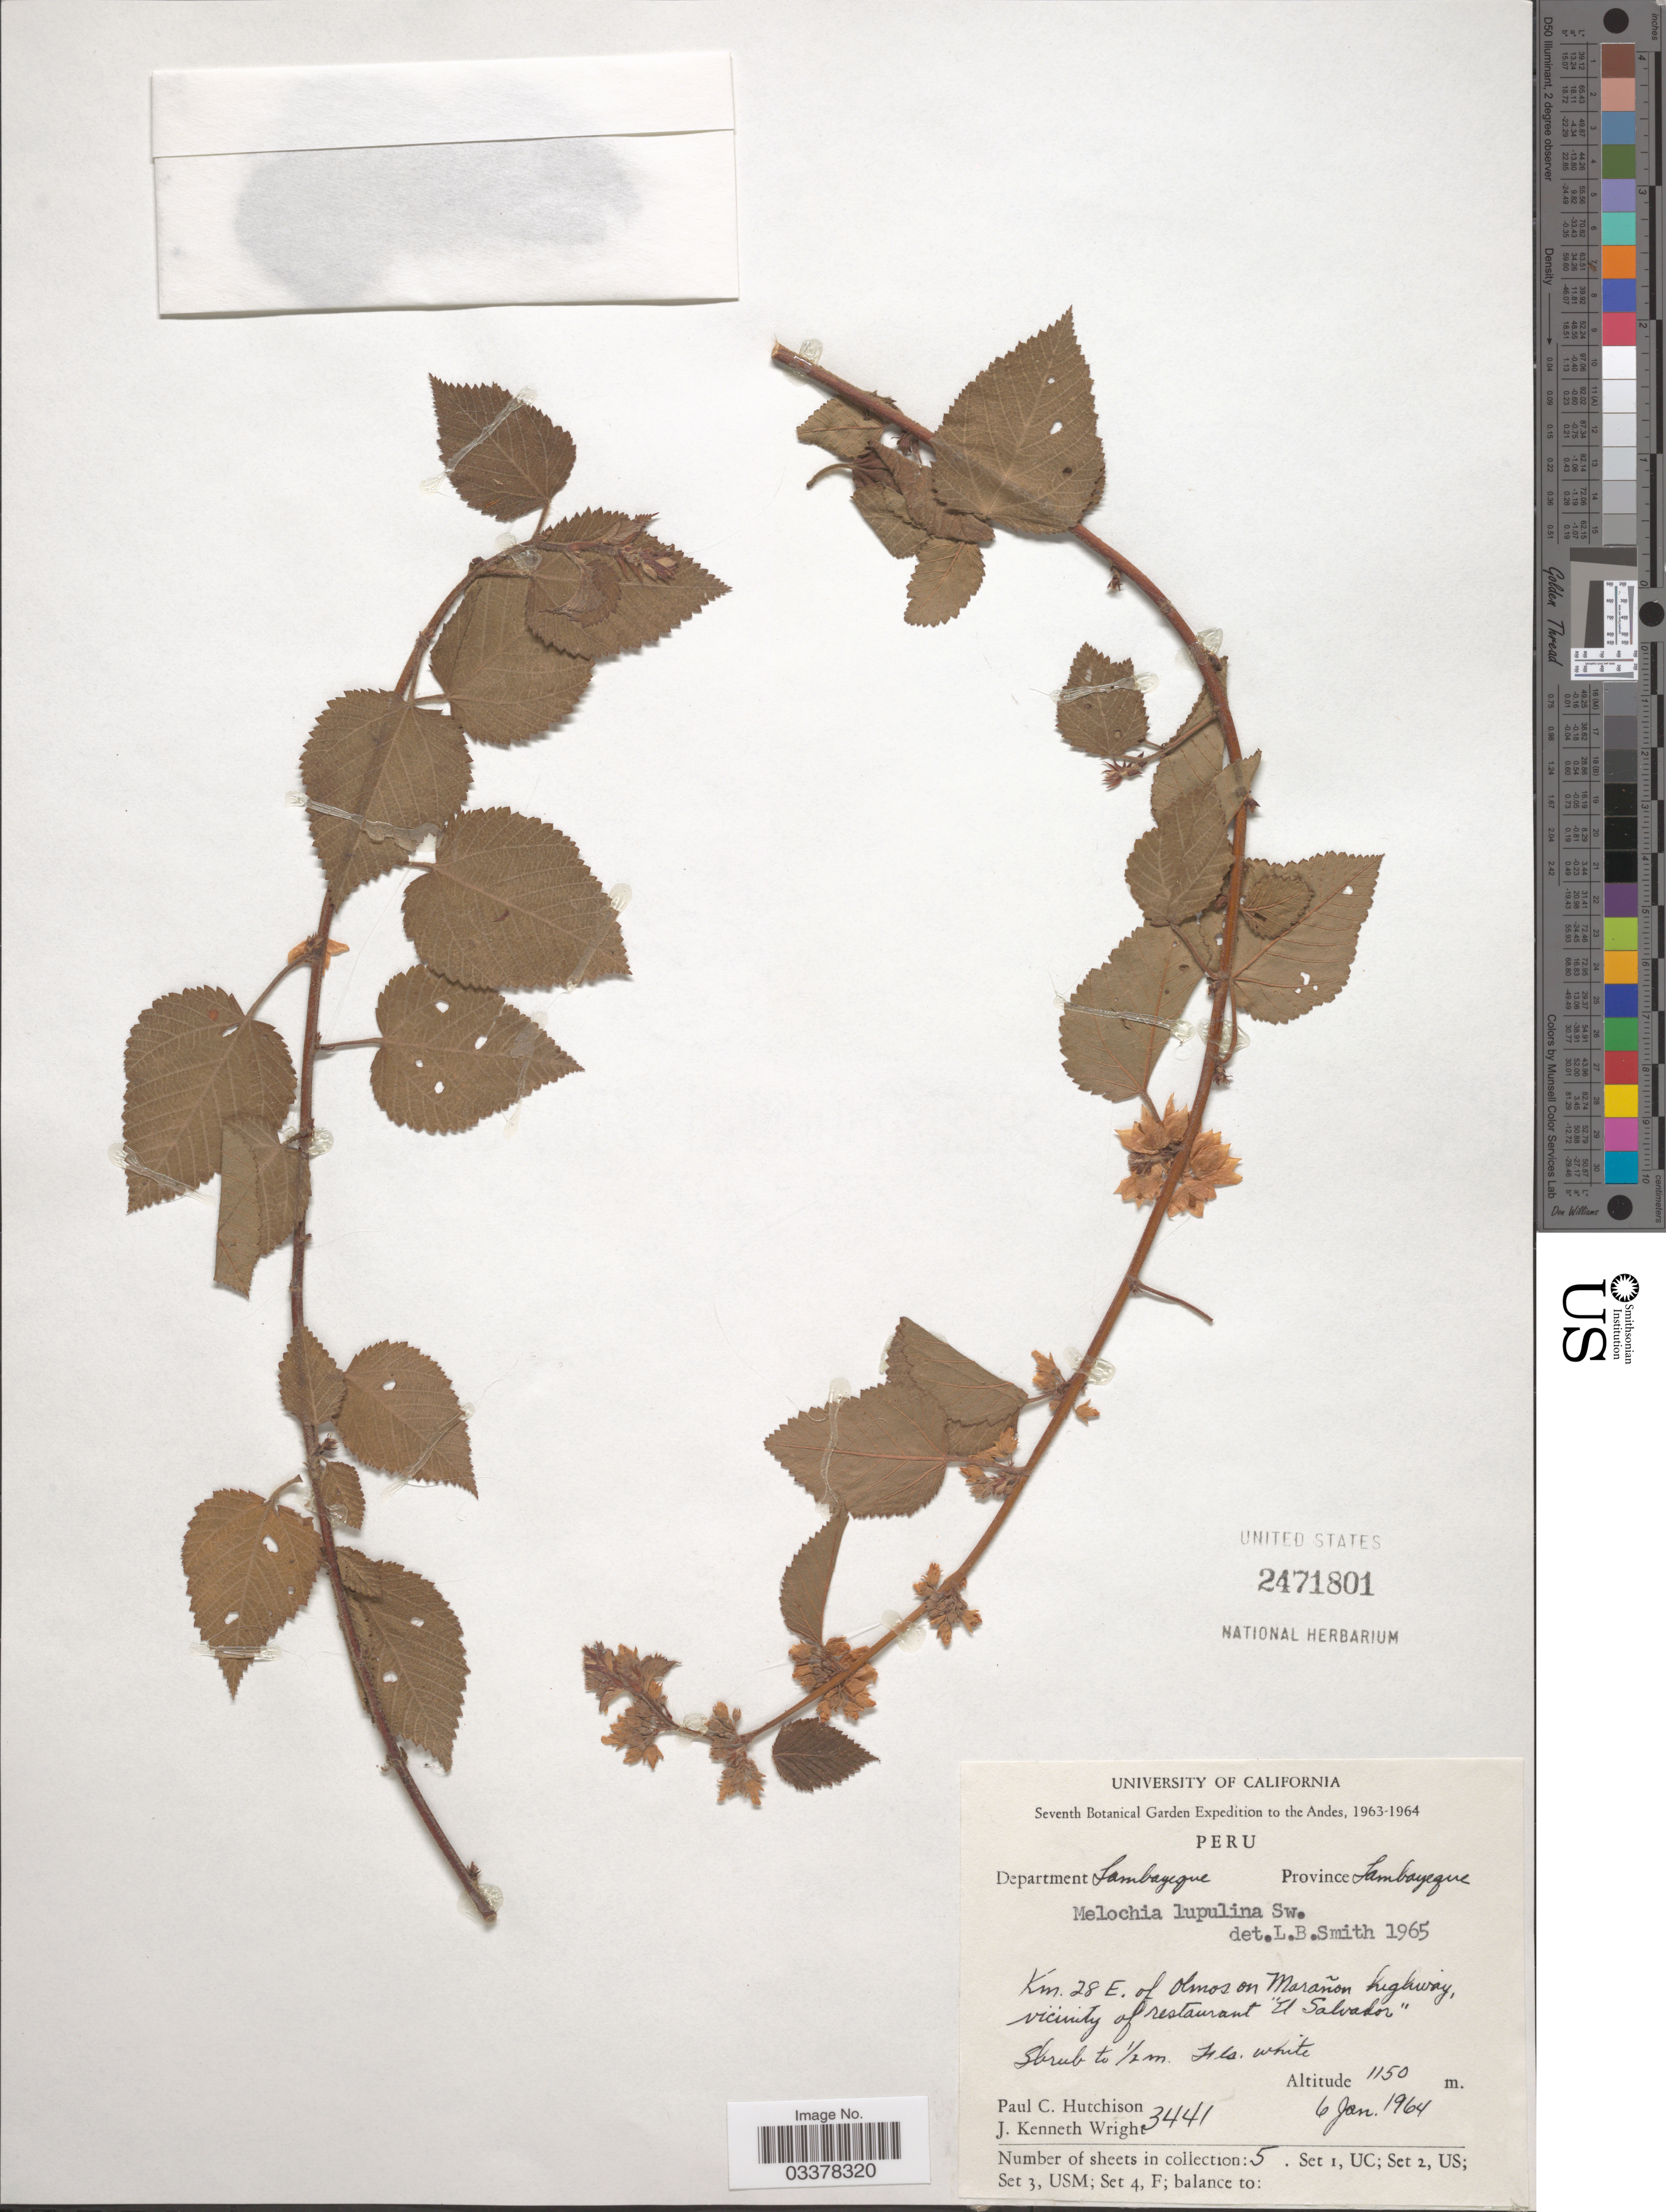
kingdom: Plantae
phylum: Tracheophyta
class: Magnoliopsida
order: Malvales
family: Malvaceae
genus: Melochia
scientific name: Melochia lupulina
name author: Sw.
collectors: P. C. Hutchison & J. K. Wright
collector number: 3441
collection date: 1964-01-06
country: Peru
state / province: Lambayeque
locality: Andes. Department Lambayeque. Km. 28 E. of Olmos on Marañon highway, vicinity of restaurant "El Salvador".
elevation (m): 1150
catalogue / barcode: US 2471801